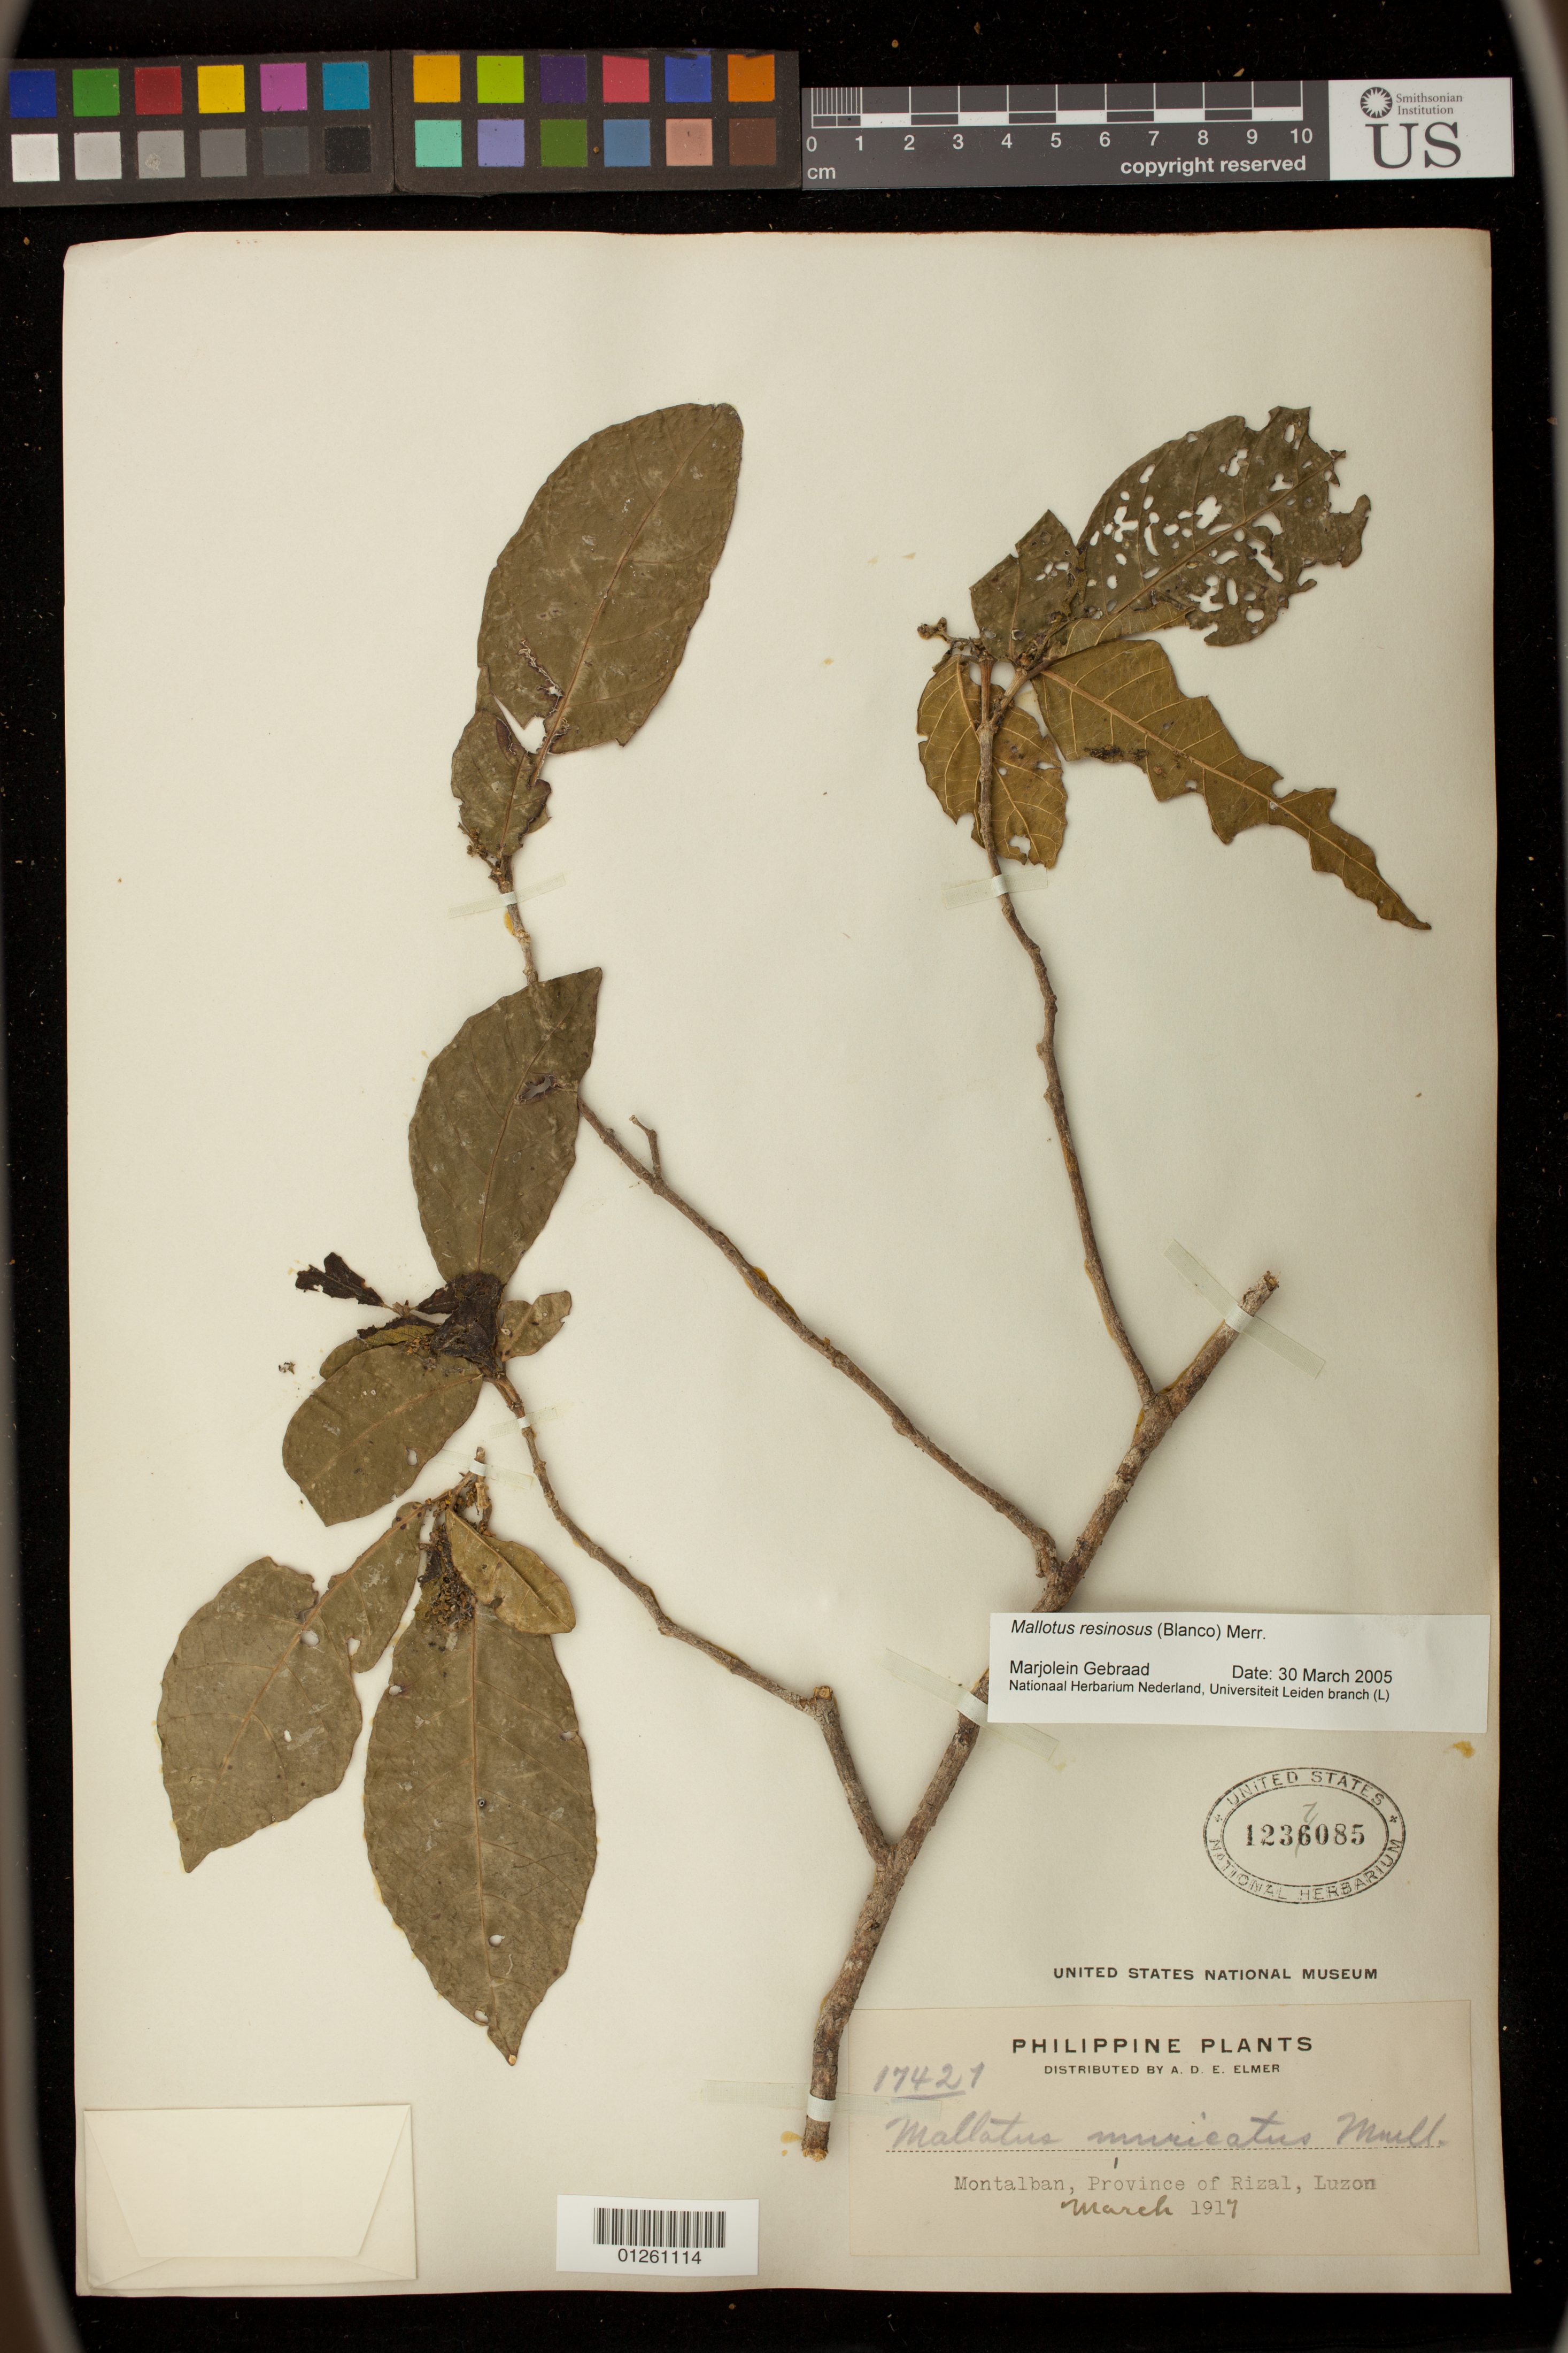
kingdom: Plantae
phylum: Tracheophyta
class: Magnoliopsida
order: Malpighiales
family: Euphorbiaceae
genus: Mallotus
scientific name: Mallotus resinosus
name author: (Blanco) Merr.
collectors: A. D. E. Elmer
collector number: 17421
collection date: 1917-03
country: Philippines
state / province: Calabarzon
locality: Montalban, Province of Rizal, Luzon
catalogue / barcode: US 1237085